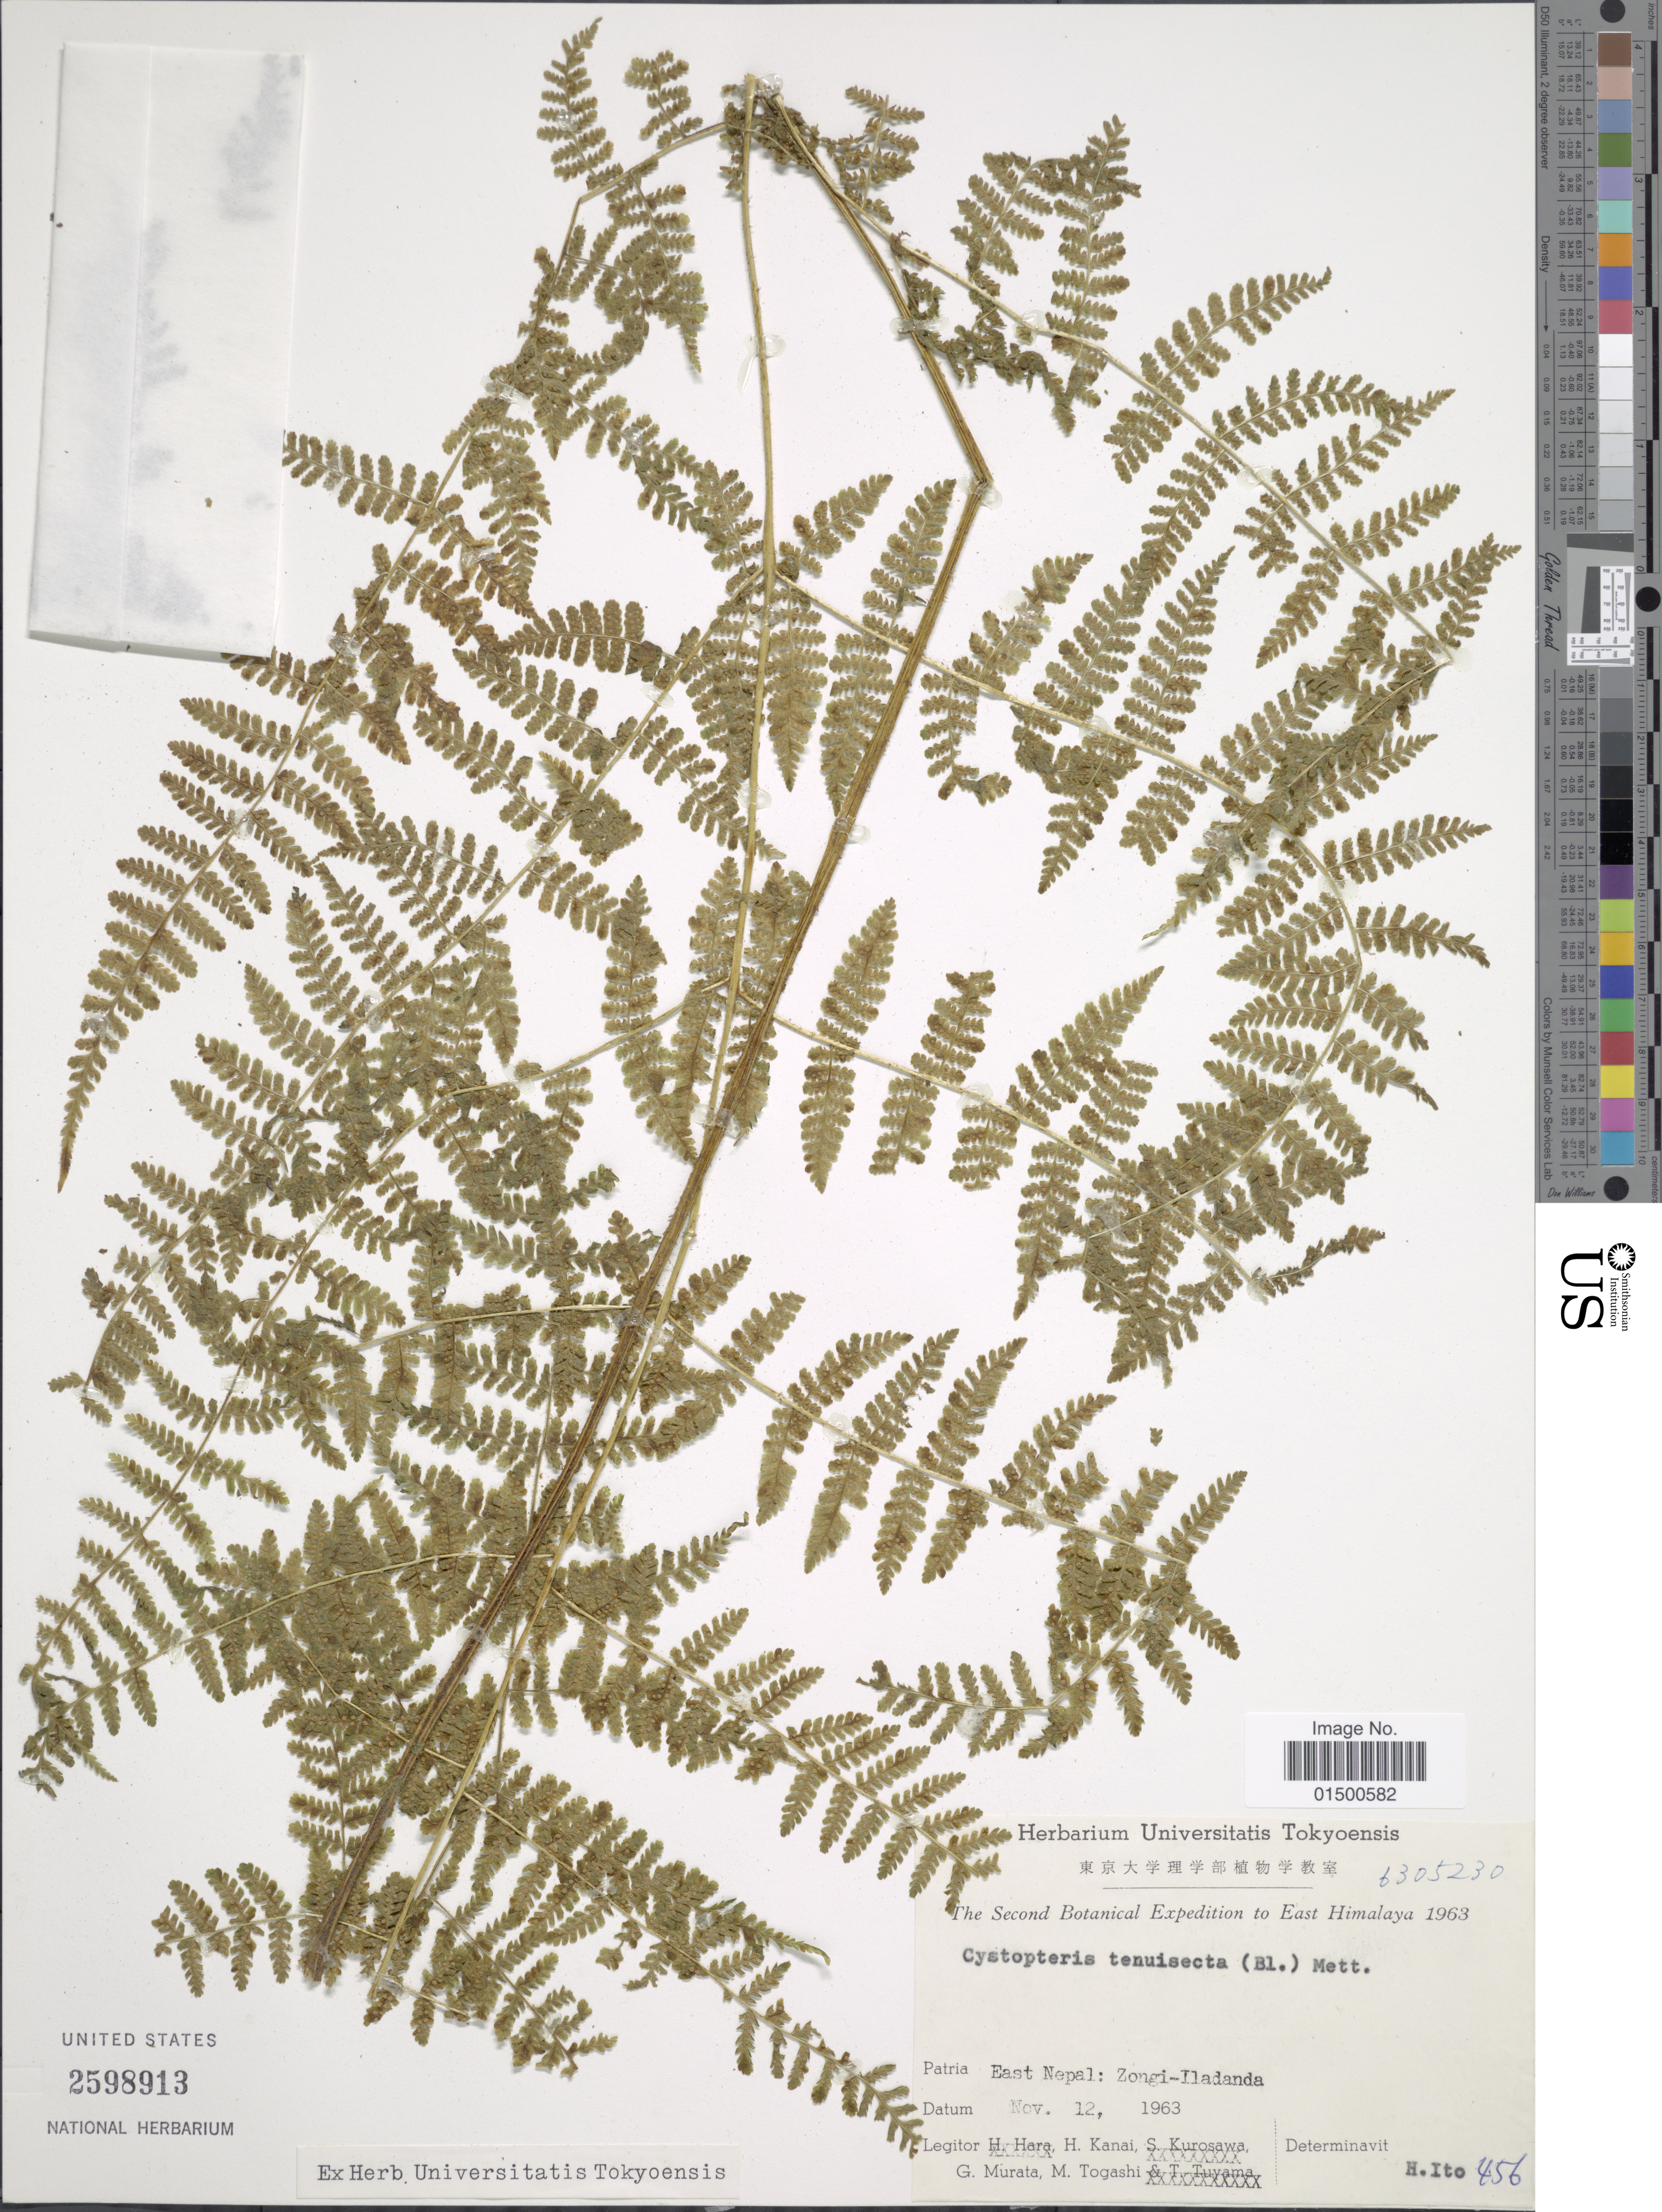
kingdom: Plantae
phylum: Tracheophyta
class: Polypodiopsida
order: Polypodiales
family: Cystopteridaceae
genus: Acystopteris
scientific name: Acystopteris tenuisecta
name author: (Blume) Tagawa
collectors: H. Hara, H. Kanai, S. Kurosawa, G. Murata & M. Togashi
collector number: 456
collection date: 1963-11-12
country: Nepal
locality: East Nepal: Zongi-Lladanda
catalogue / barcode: US 2598913